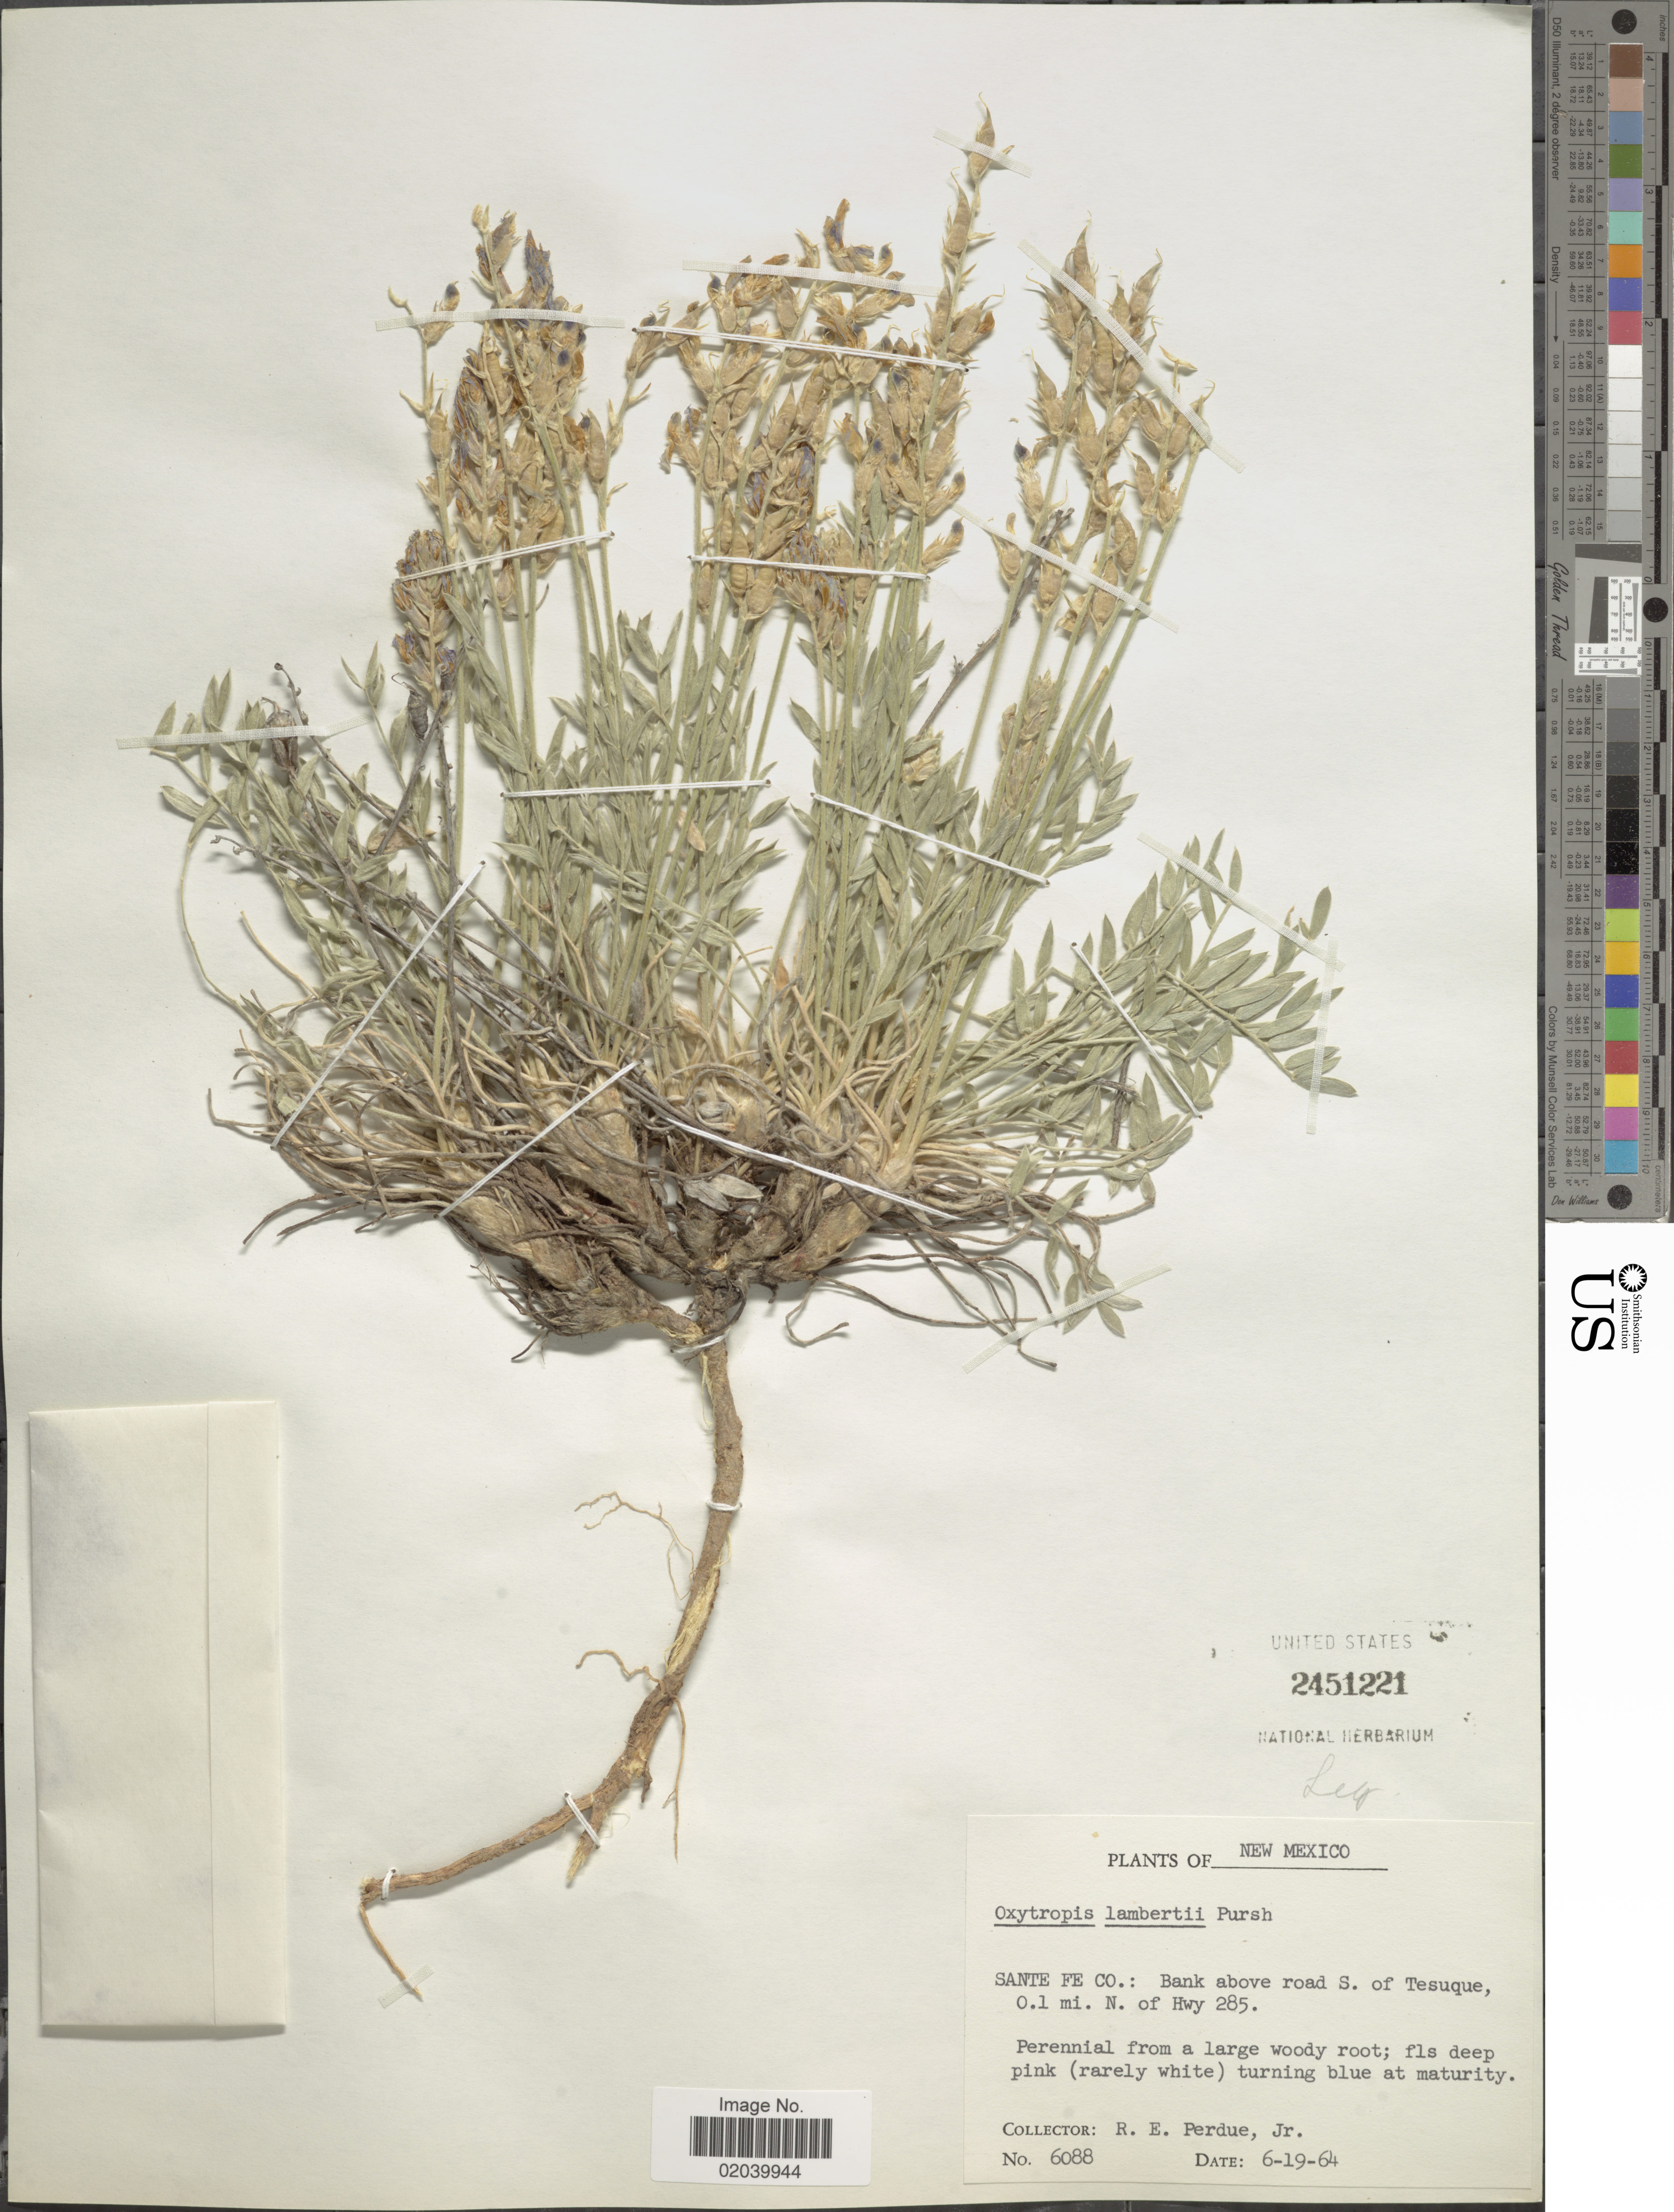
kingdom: Plantae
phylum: Tracheophyta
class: Magnoliopsida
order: Fabales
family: Fabaceae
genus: Oxytropis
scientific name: Oxytropis lambertii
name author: Pursh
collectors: R. E. Perdue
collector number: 6088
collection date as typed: Transcribed d/m/y: 19/6/64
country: United States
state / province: New Mexico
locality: Santa Fe Co.: Bank above road S. of Tesuque 0.1 mi. N of Hwy 285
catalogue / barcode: US 2451221